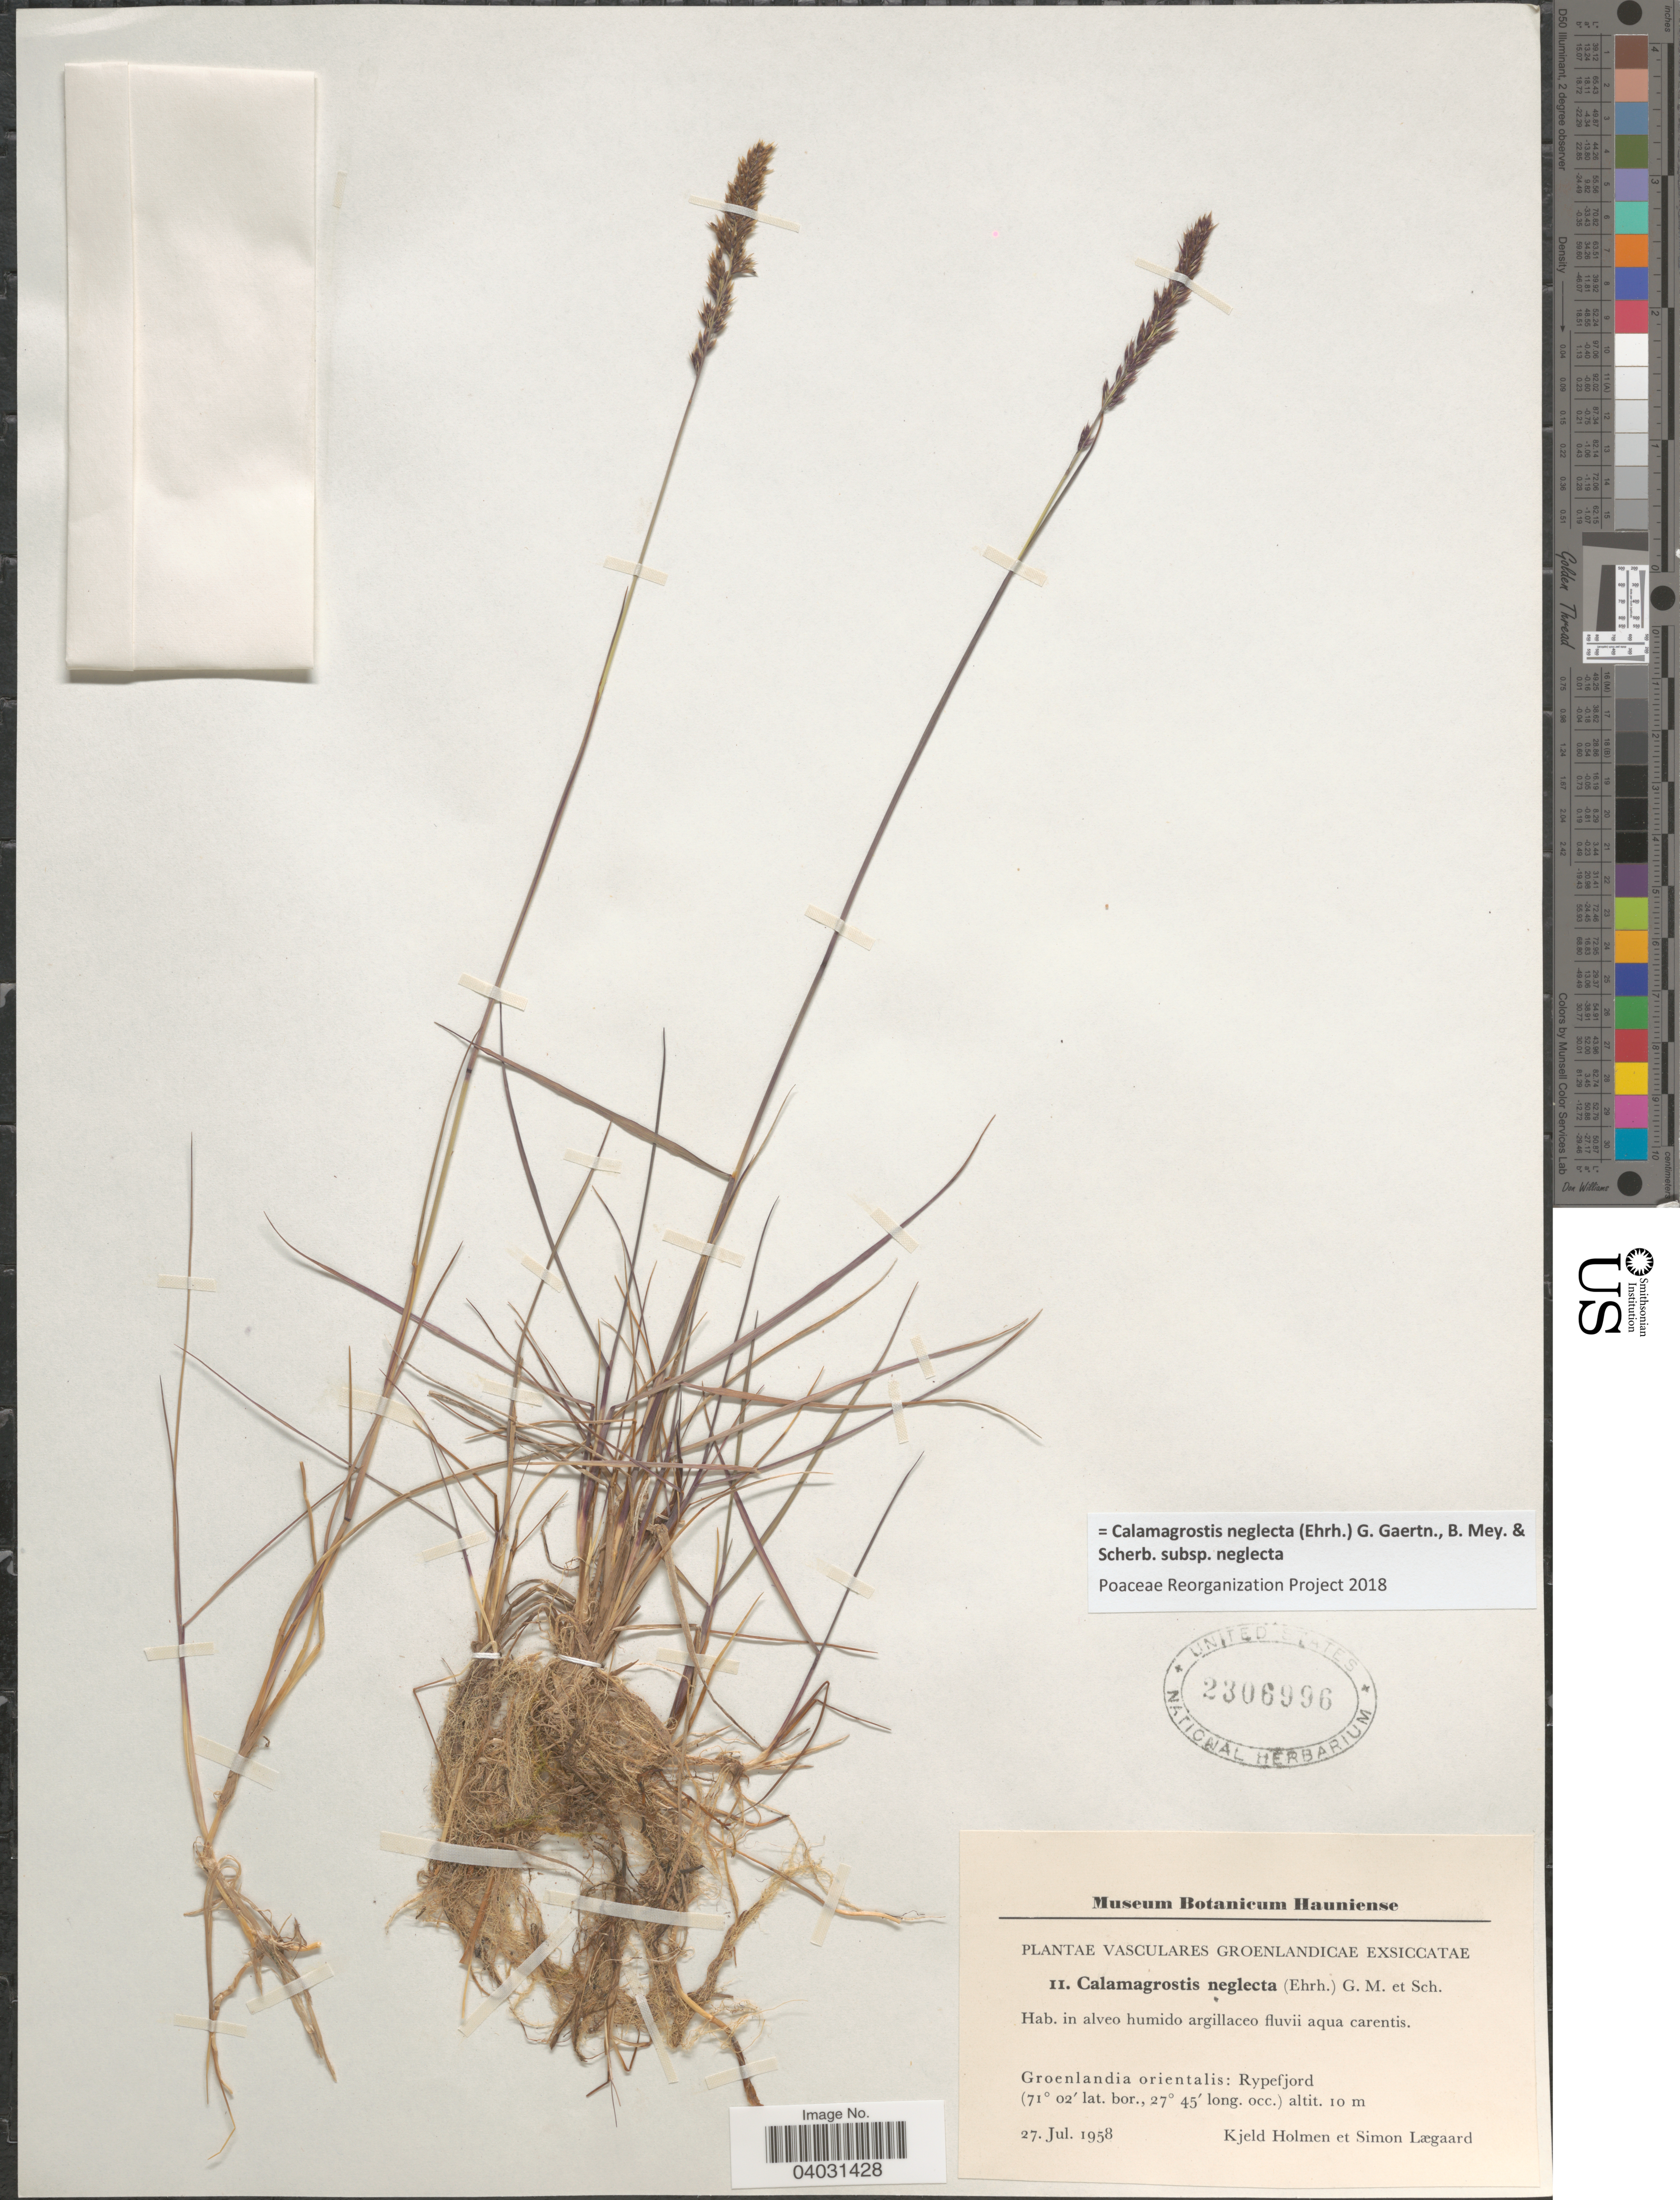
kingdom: Plantae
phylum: Tracheophyta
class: Liliopsida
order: Poales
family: Poaceae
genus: Calamagrostis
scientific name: Calamagrostis neglecta subsp. neglecta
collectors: K. A. Holmen & S. Lægaard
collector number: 11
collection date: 1958-07-27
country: Greenland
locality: Groenlandicae. Groenlandia orientalis: Rypefjord.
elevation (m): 10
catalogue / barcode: US 2306996